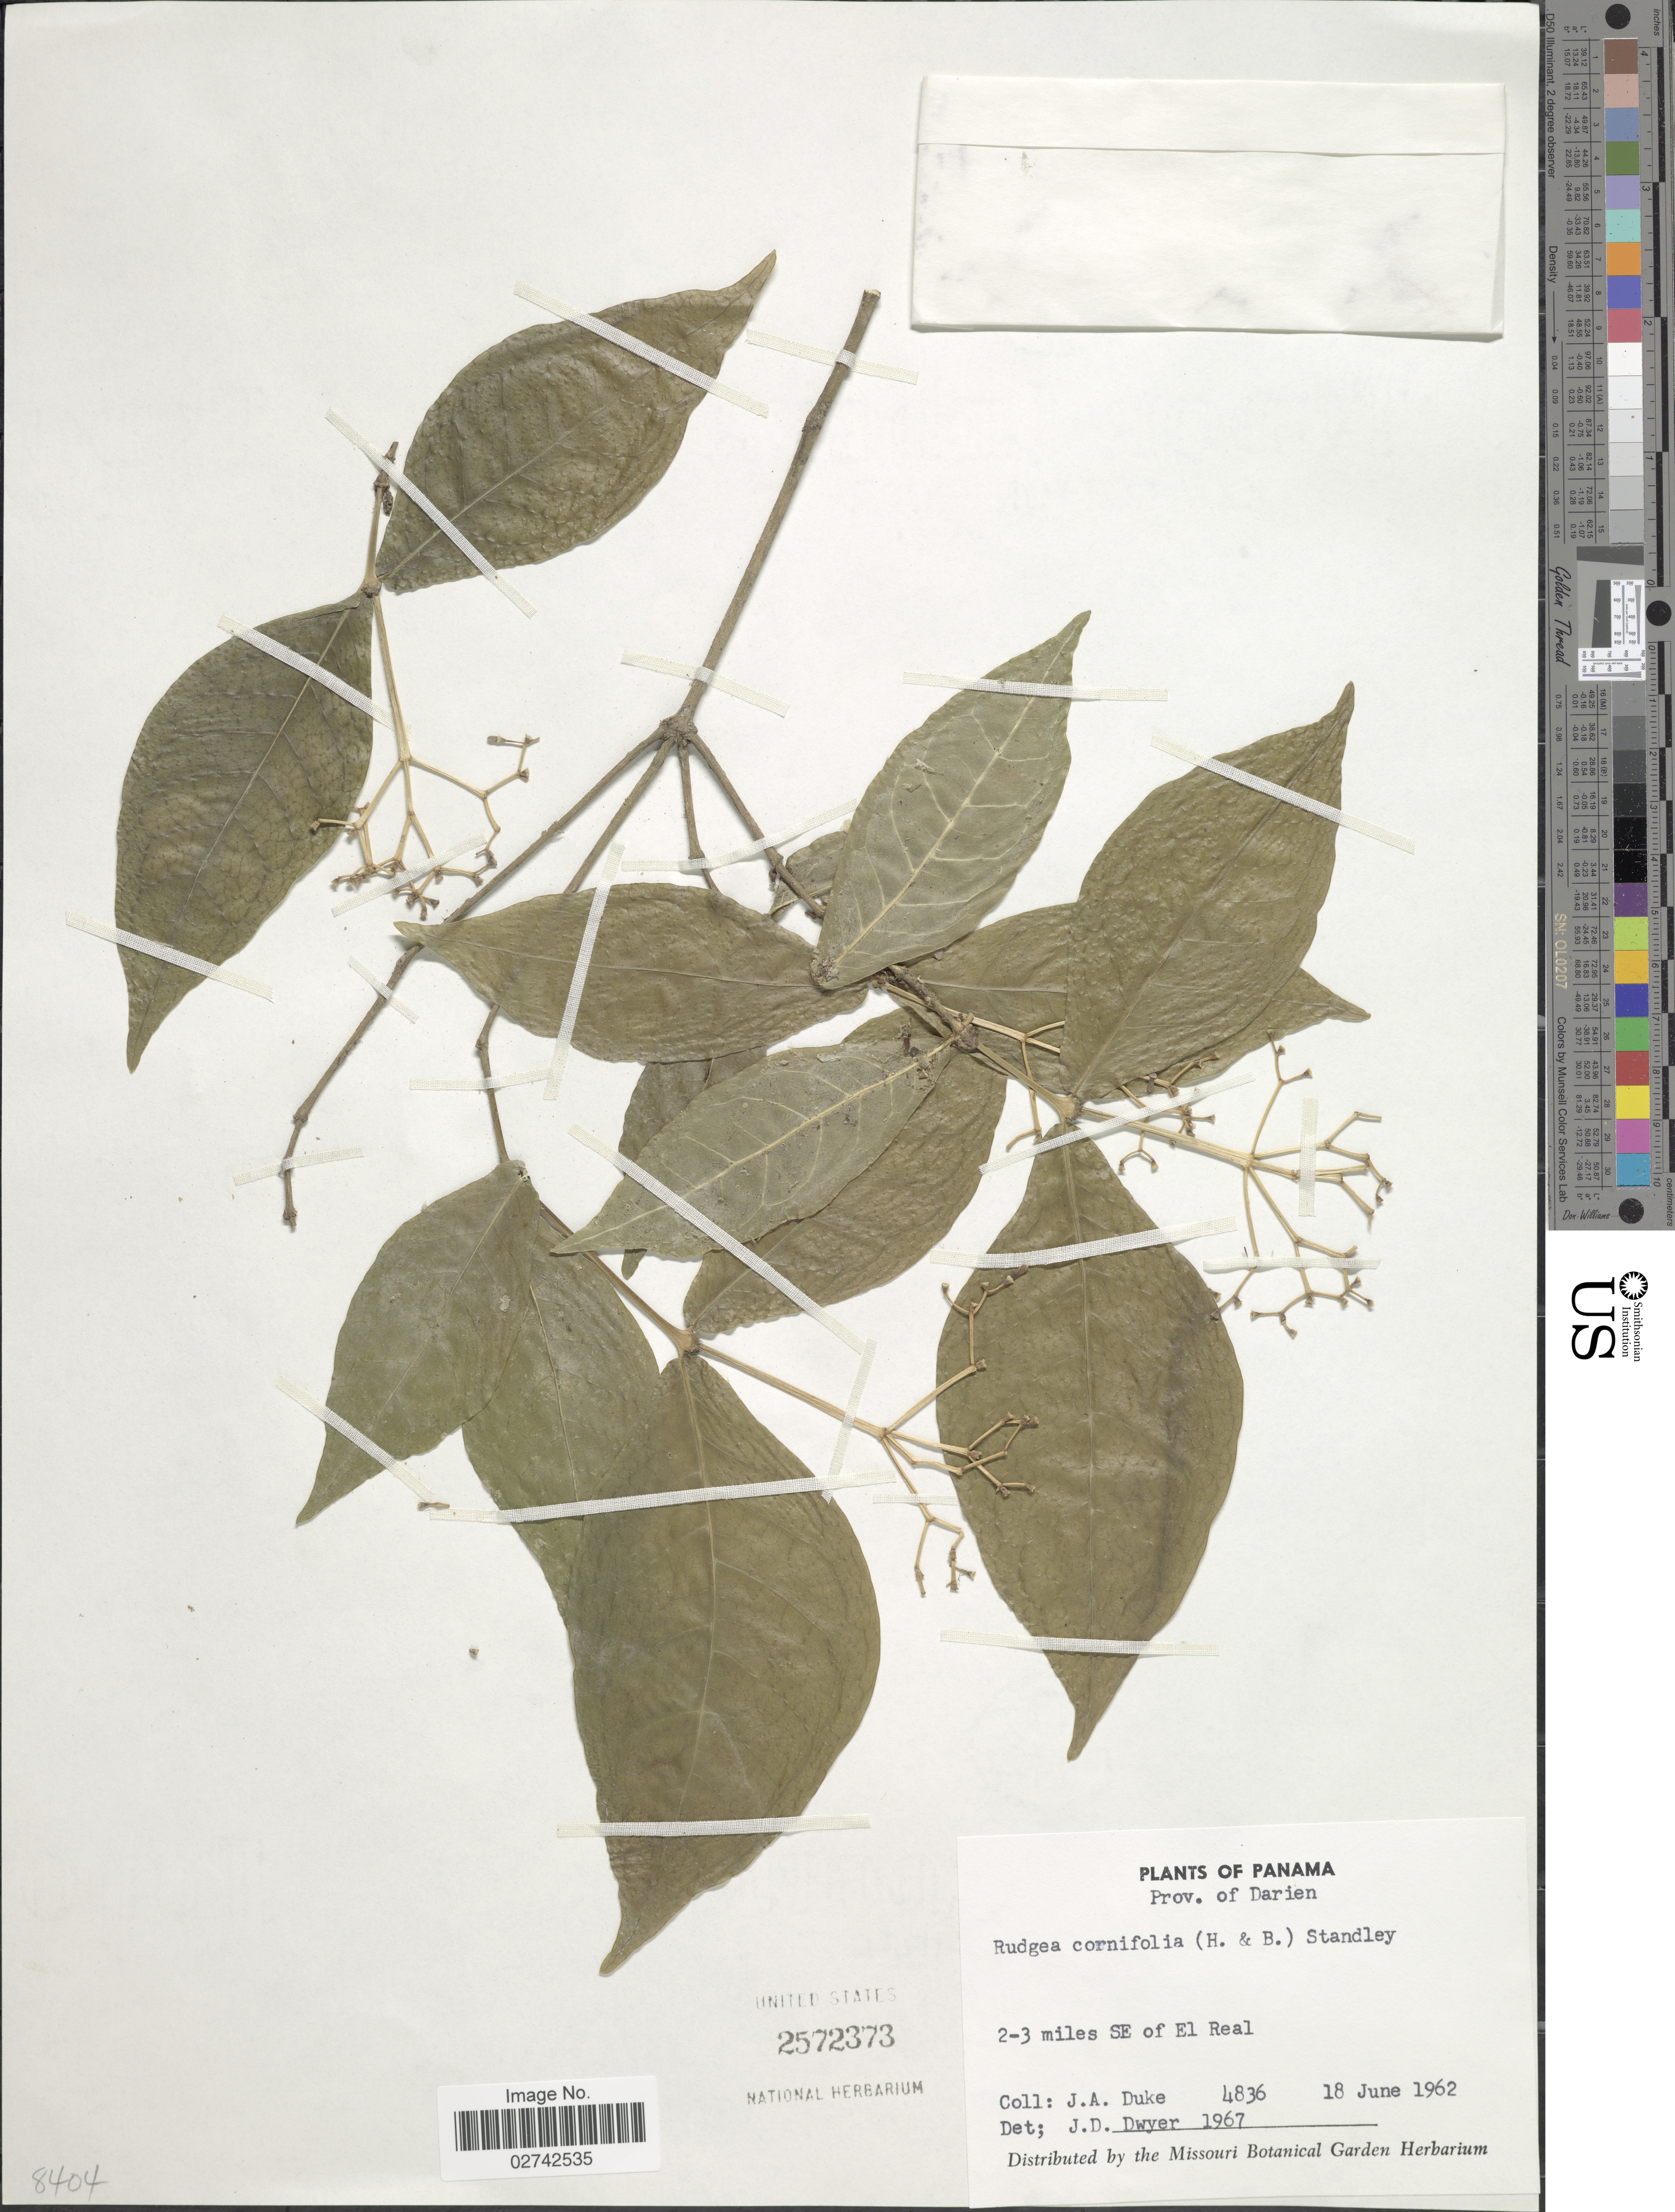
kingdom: Plantae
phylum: Tracheophyta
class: Magnoliopsida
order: Gentianales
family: Rubiaceae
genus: Rudgea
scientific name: Rudgea cornifolia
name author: (Kunth ex Roem. & Schult.) Standl.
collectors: J. A. Duke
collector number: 4836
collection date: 1962-06-18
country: Panama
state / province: Darién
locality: Prov. of Darien, 2-3 miles SE of El Real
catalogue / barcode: US 2572373